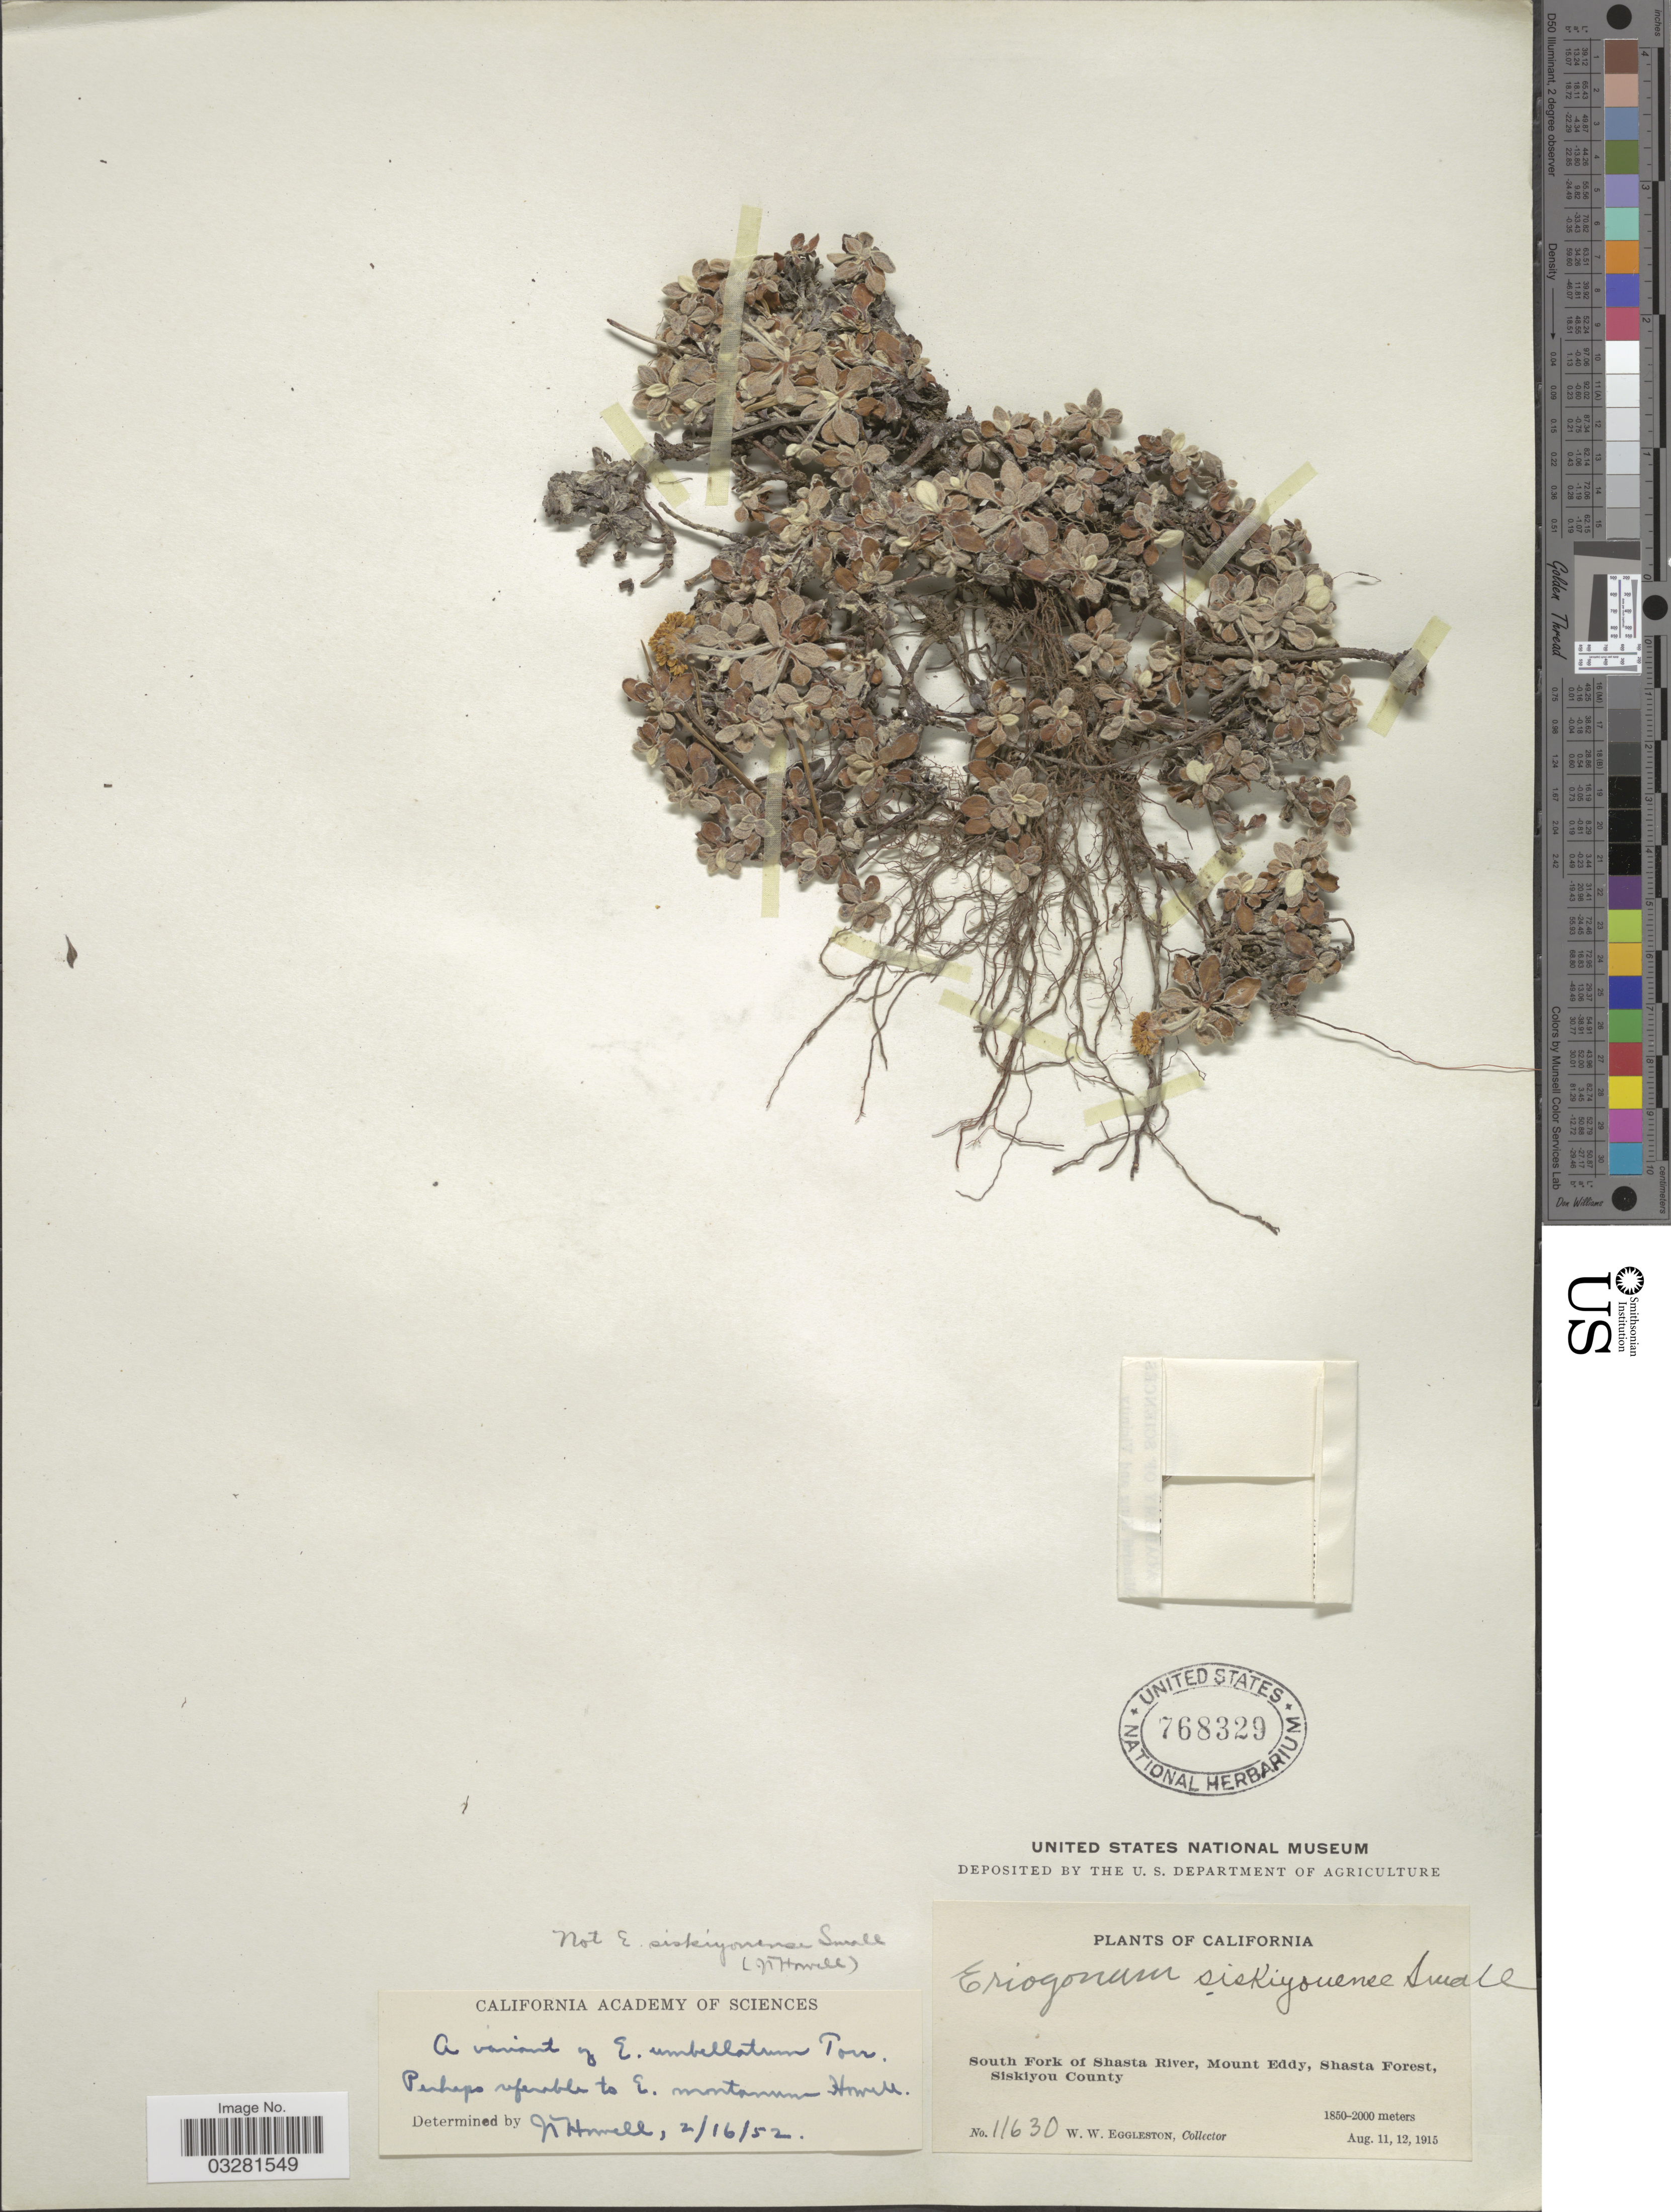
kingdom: Plantae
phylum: Tracheophyta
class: Magnoliopsida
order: Caryophyllales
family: Polygonaceae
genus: Eriogonum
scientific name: Eriogonum umbellatum var. haussknechtii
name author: (Dammer) M.E. Jones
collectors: W. W. Eggleston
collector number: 11630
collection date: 1915-08-11/1915-08-12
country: United States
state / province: California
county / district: Siskiyou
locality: South Fork of Shasta River, Mount Eddy, Shasta Forest, Siskiyou County.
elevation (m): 1850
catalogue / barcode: US 768329